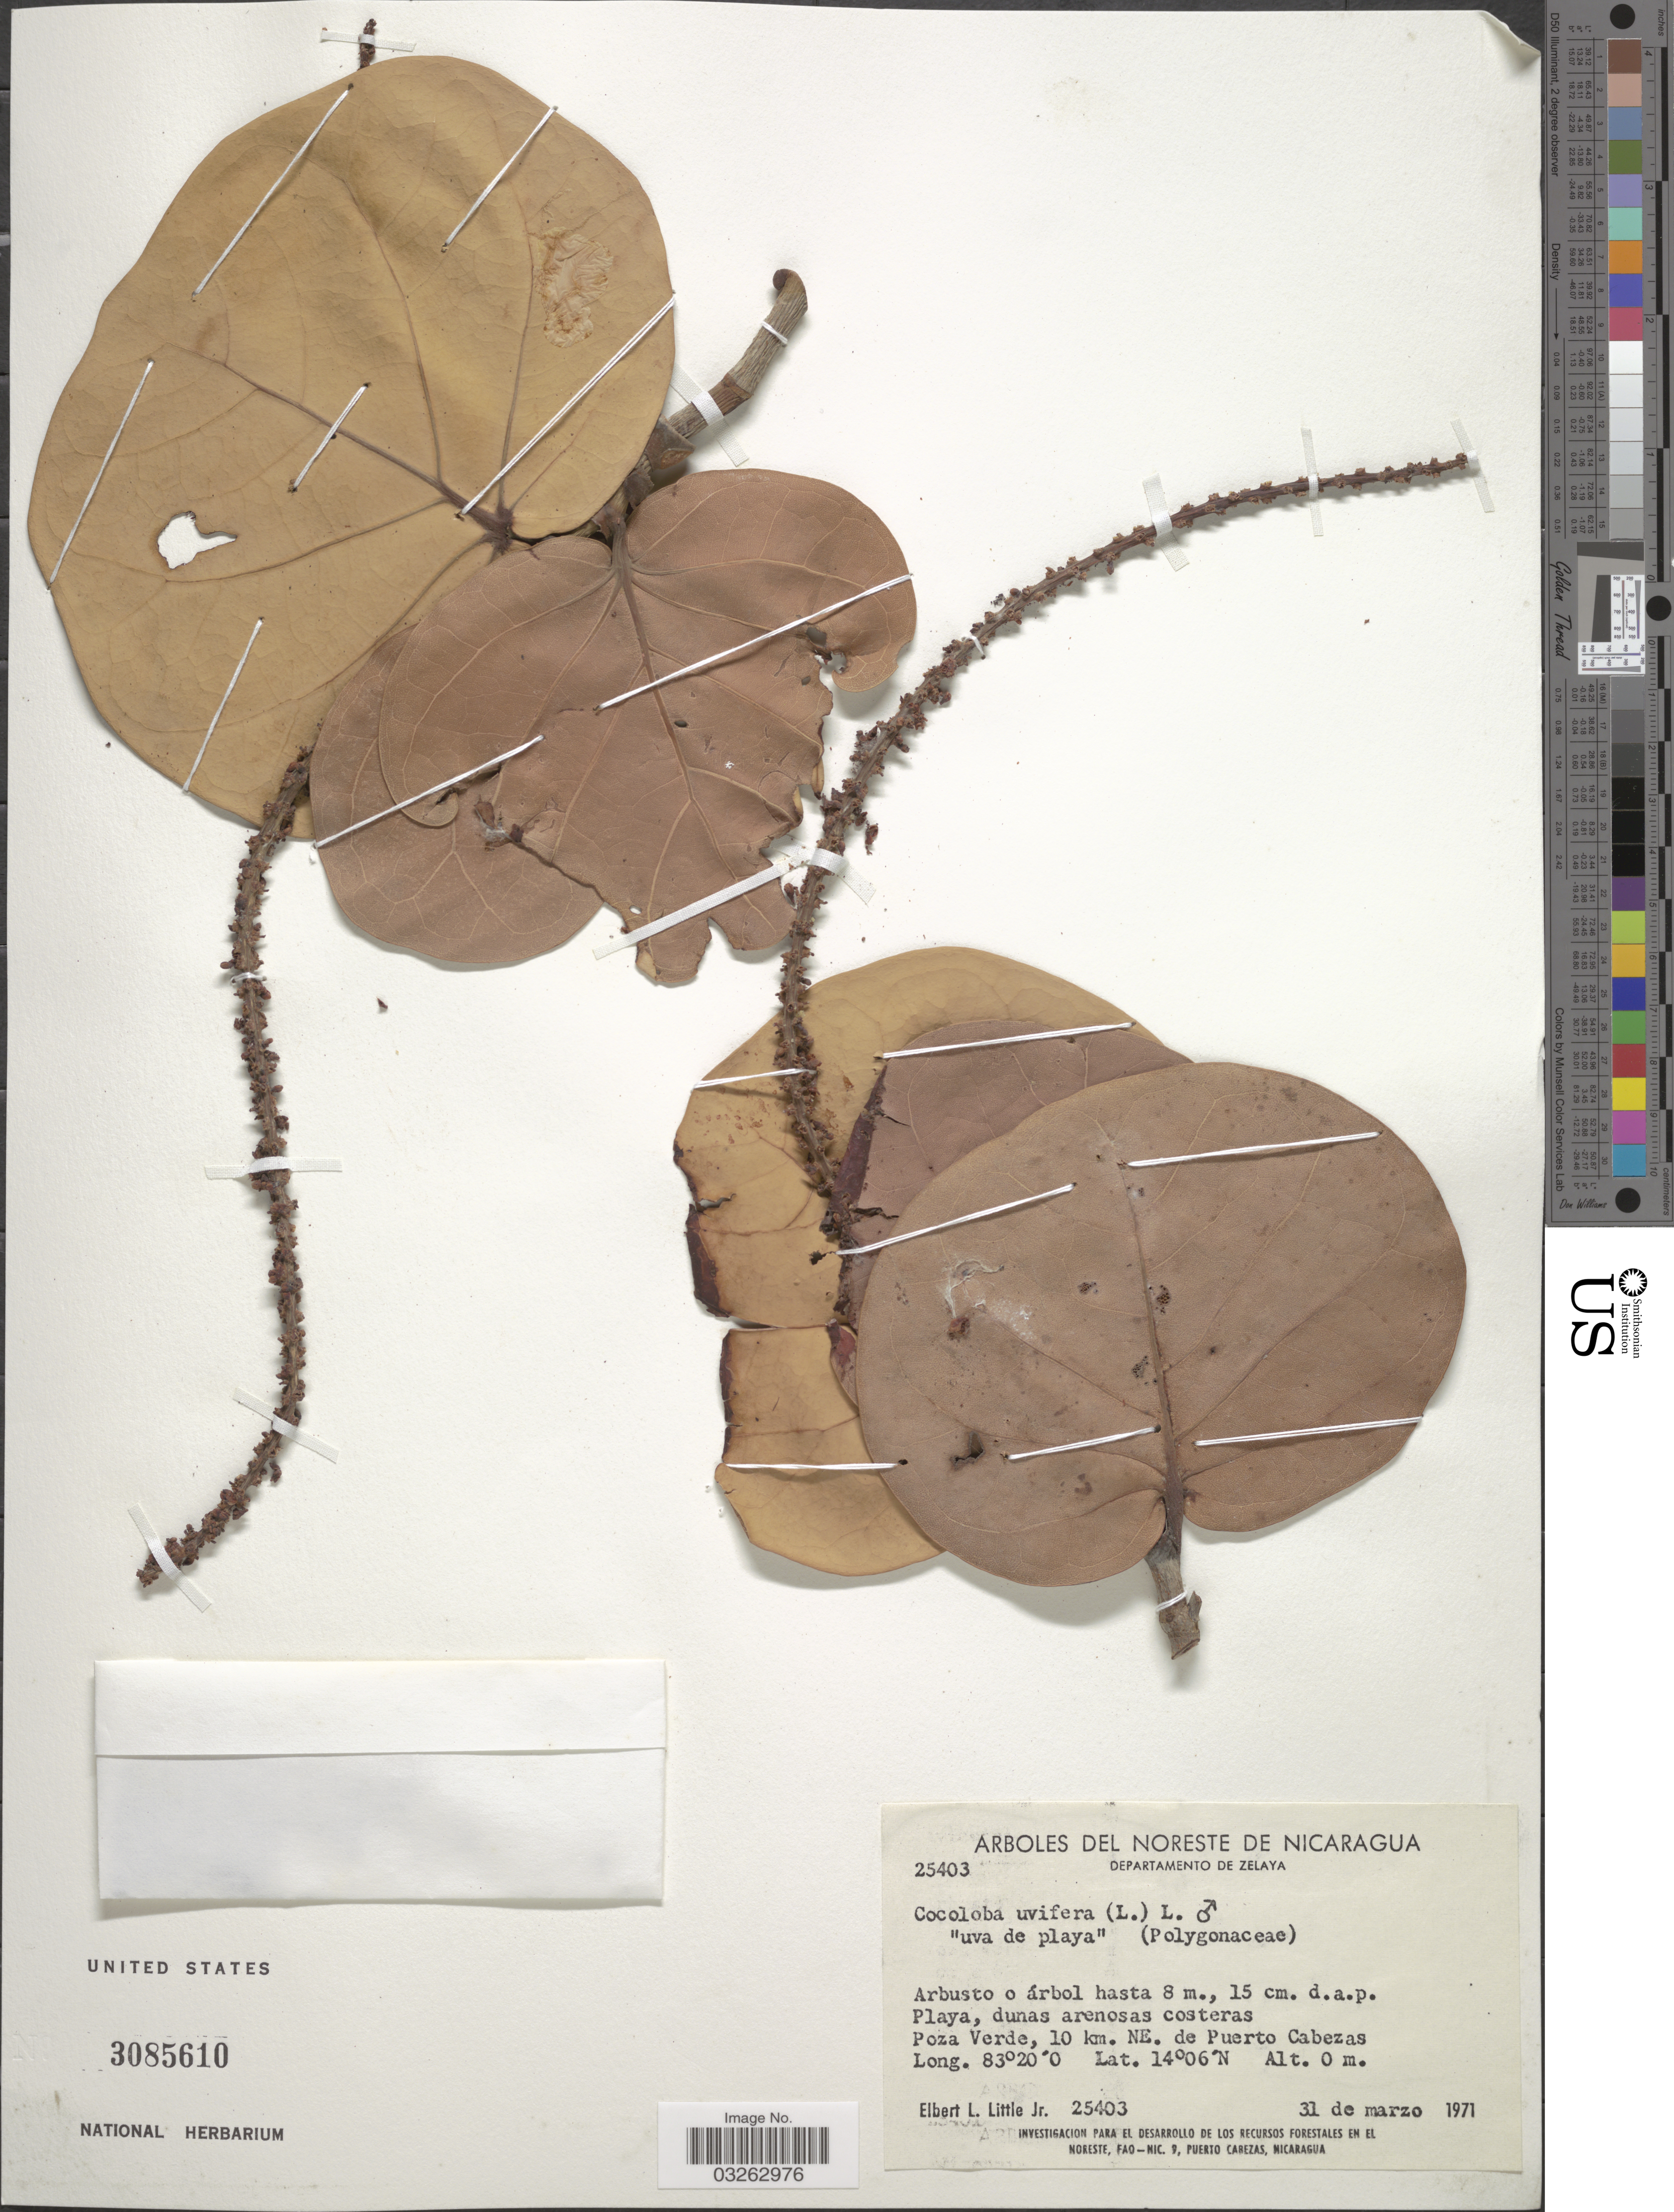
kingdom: Plantae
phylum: Tracheophyta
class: Magnoliopsida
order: Caryophyllales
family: Polygonaceae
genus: Coccoloba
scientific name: Coccoloba uvifera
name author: L.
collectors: E. L. Little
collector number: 25403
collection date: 1971-03-31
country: Nicaragua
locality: Noreste de Nicaragua. Departamento de Zelaya. Poza Verde, 10 km. NE. de Puerto Cabezas.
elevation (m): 0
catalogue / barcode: US 3085610